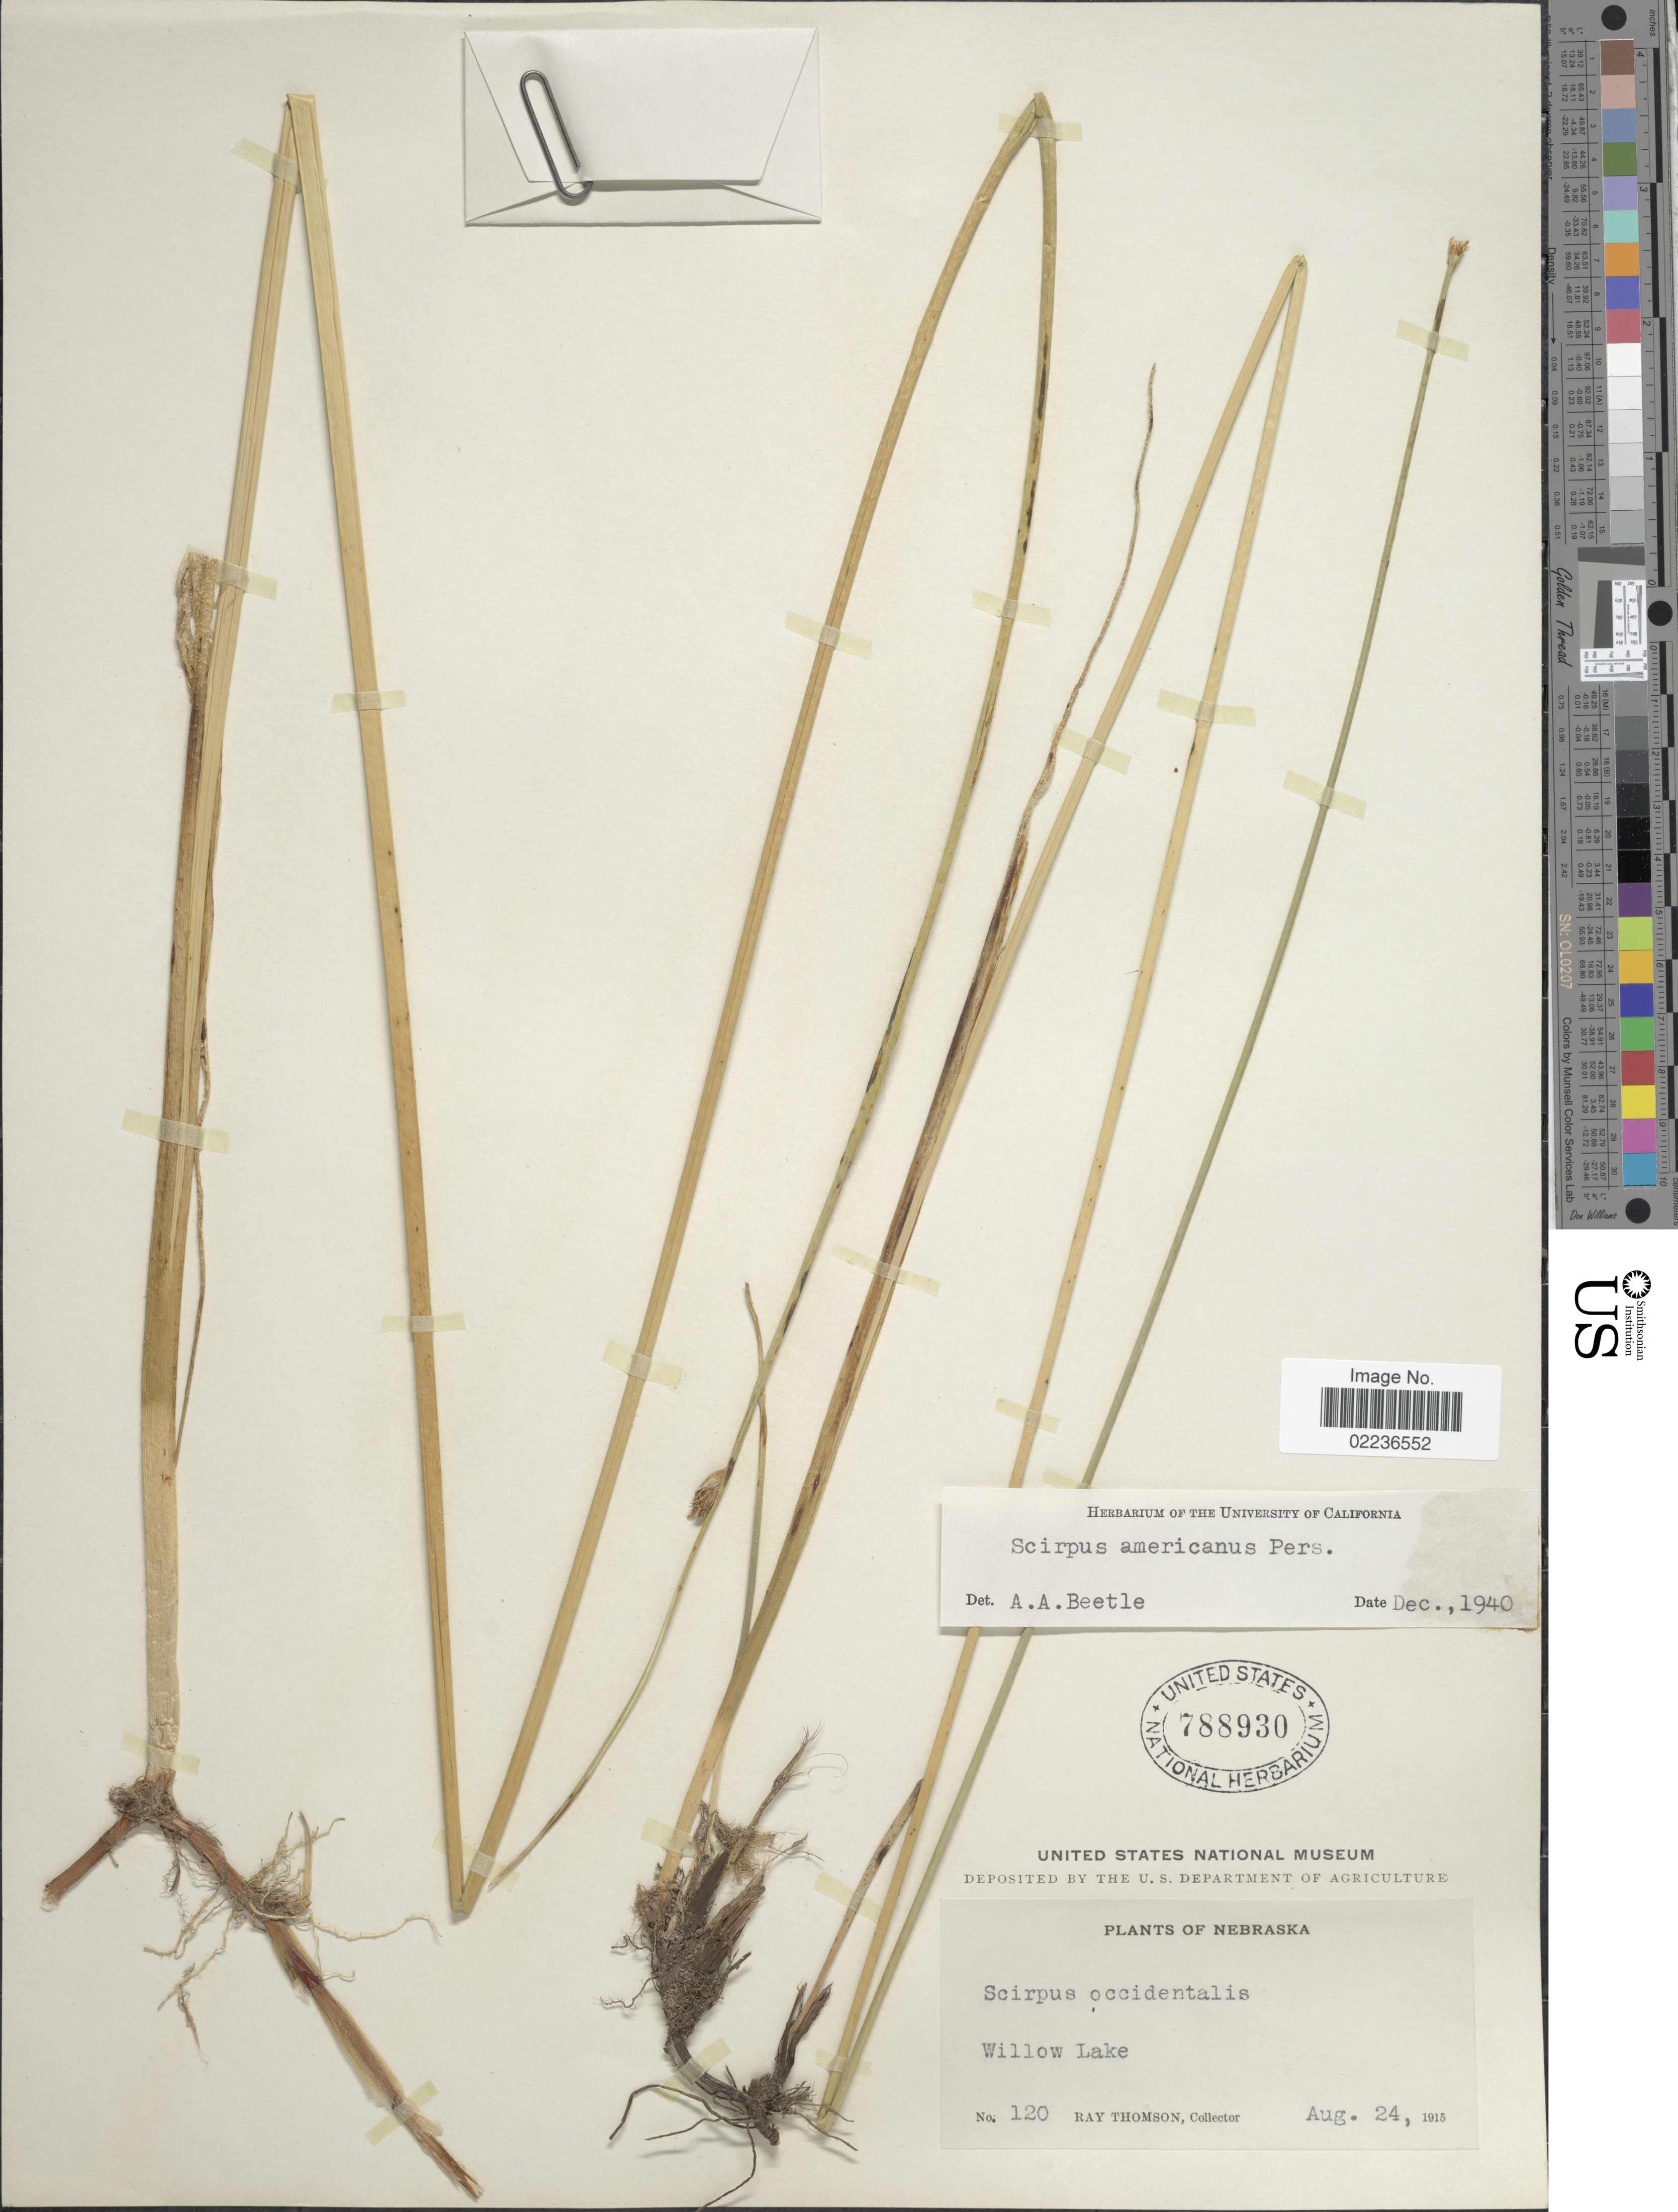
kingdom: Plantae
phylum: Tracheophyta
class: Liliopsida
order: Poales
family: Cyperaceae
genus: Schoenoplectus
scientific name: Schoenoplectus pungens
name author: (Vahl) Palla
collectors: R. Thomson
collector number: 120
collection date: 1915-08-24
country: United States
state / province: Nebraska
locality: Willow Lake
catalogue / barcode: US 788930